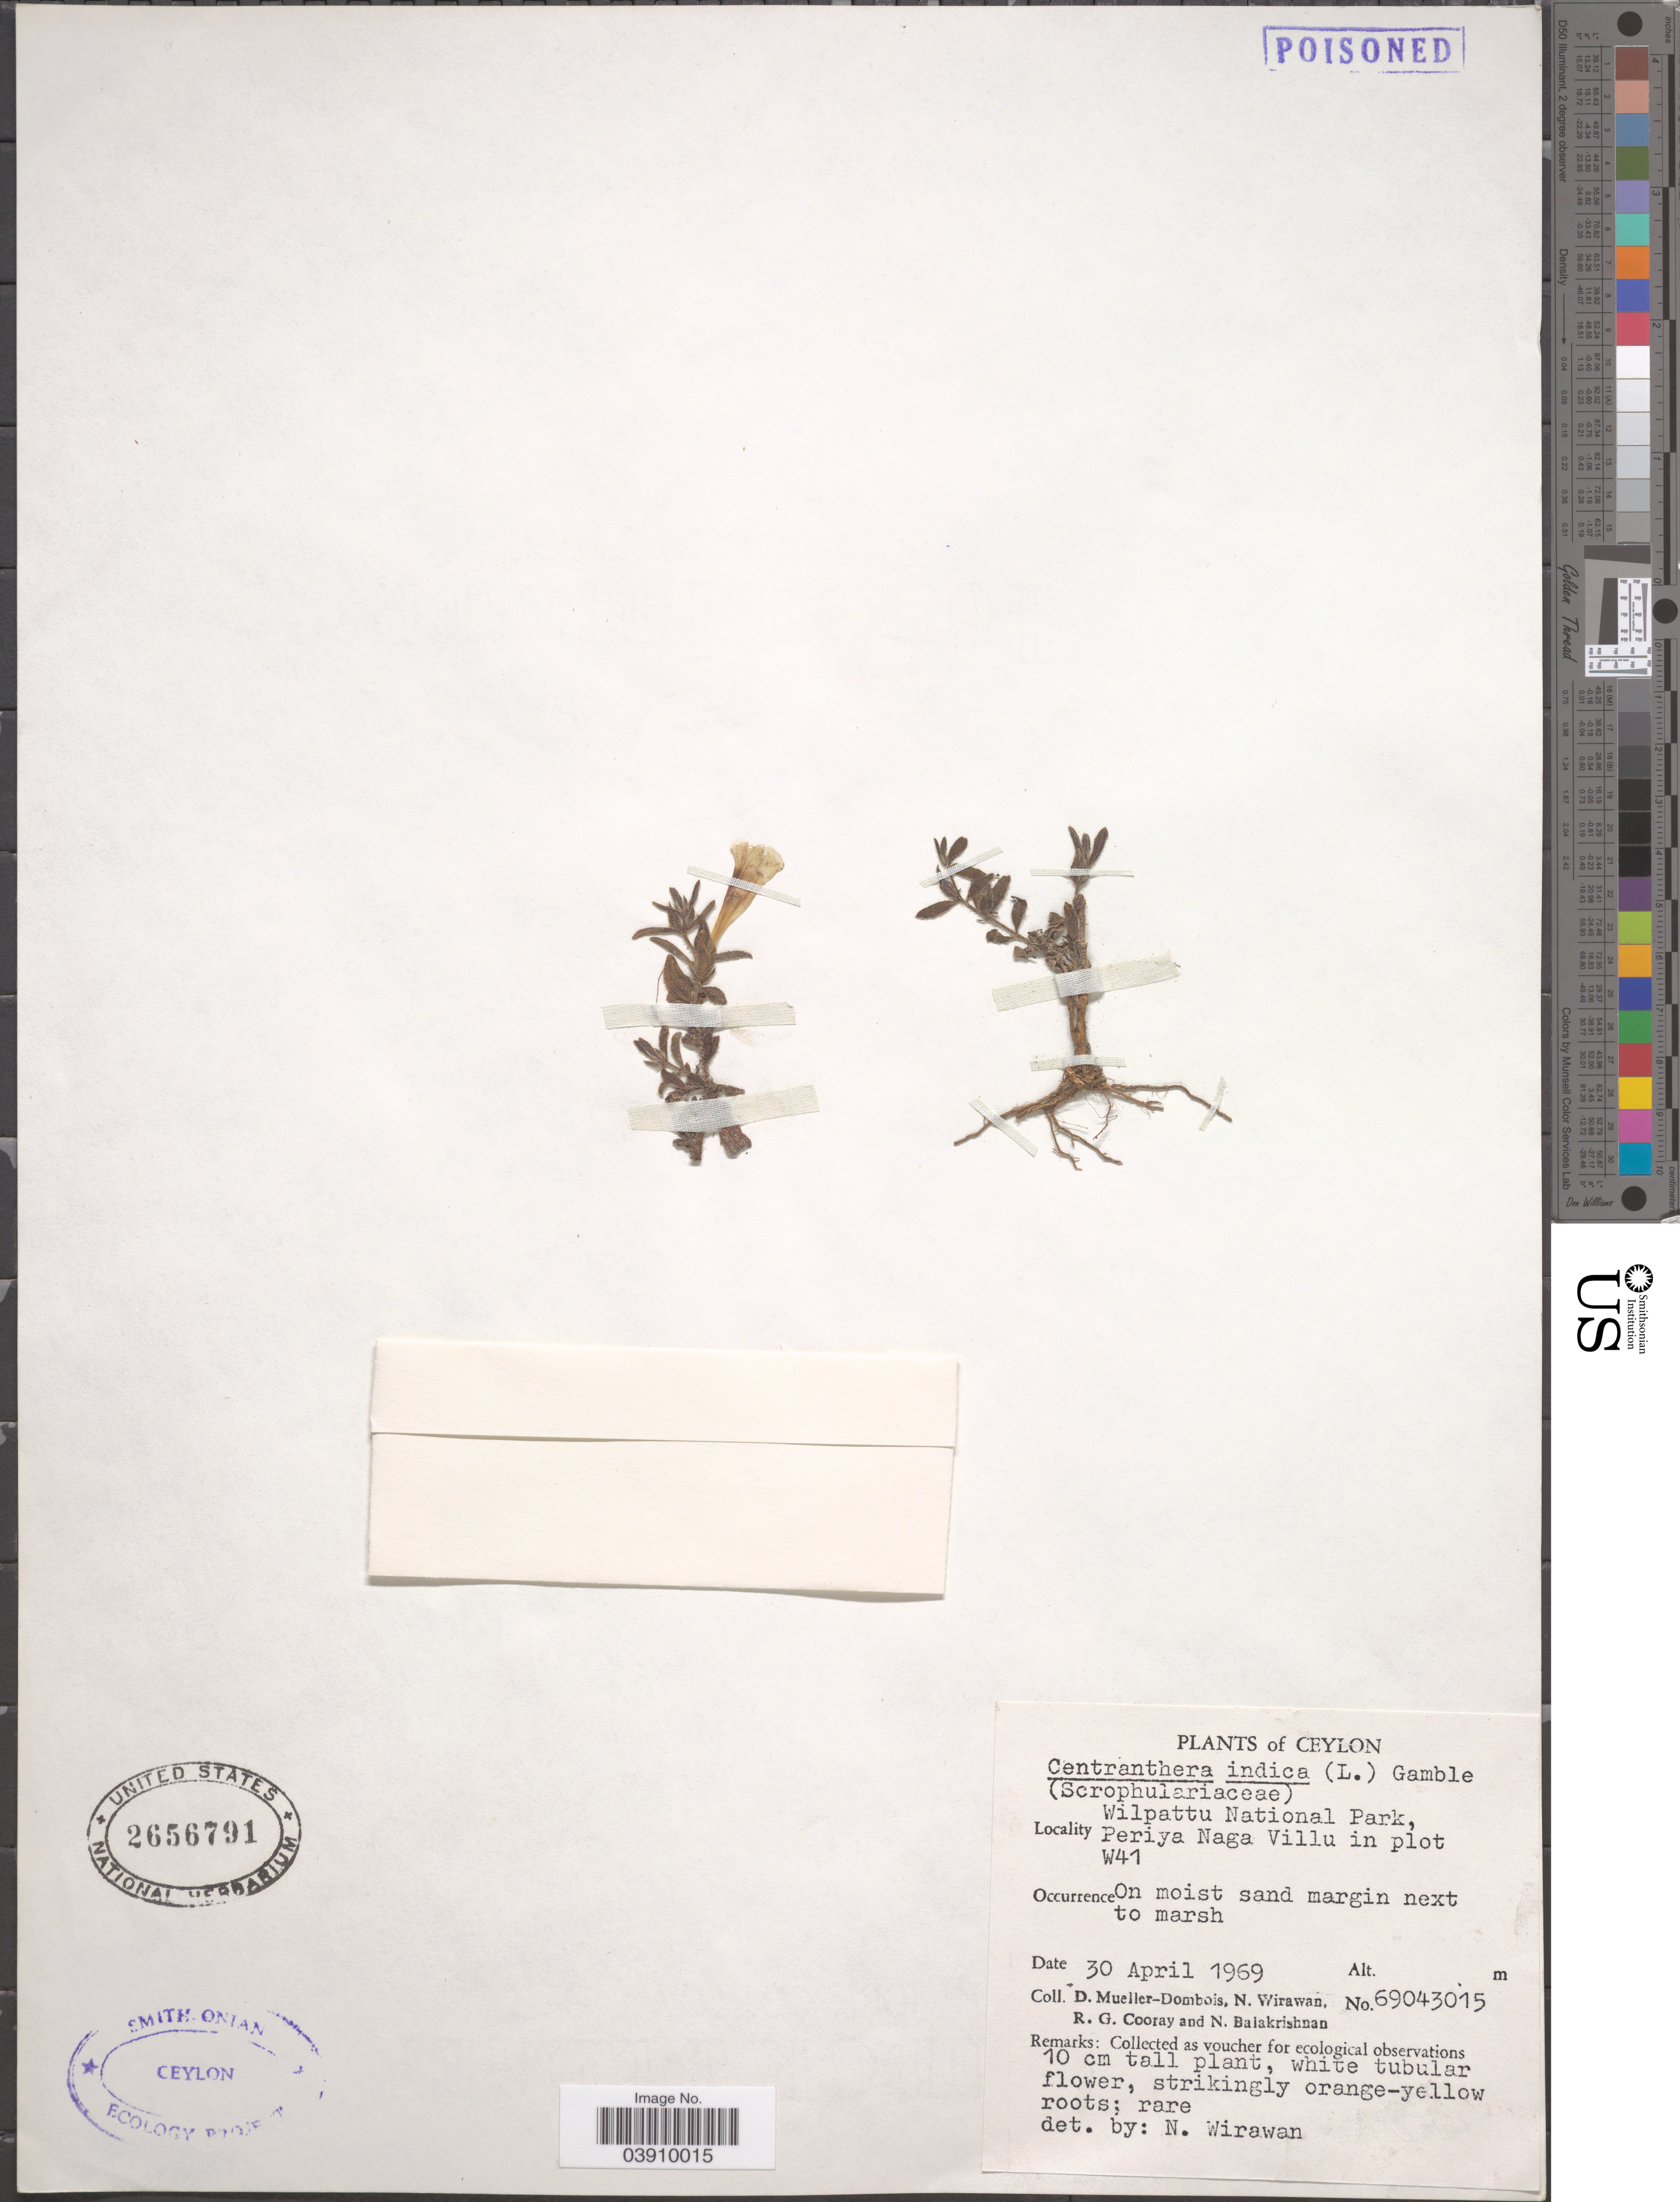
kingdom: Plantae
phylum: Tracheophyta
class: Magnoliopsida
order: Lamiales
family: Orobanchaceae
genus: Centranthera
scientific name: Centranthera indica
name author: (L.) Gamble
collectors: D. Meuller-Dombois, N. Wirawan, R. Cooray & N. Balakrishnan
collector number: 69043015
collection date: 1969-04-30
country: Sri Lanka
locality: Ceylon. Wilpattu National Park. Periya Naga Villu in plot W41.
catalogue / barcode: US 2656791